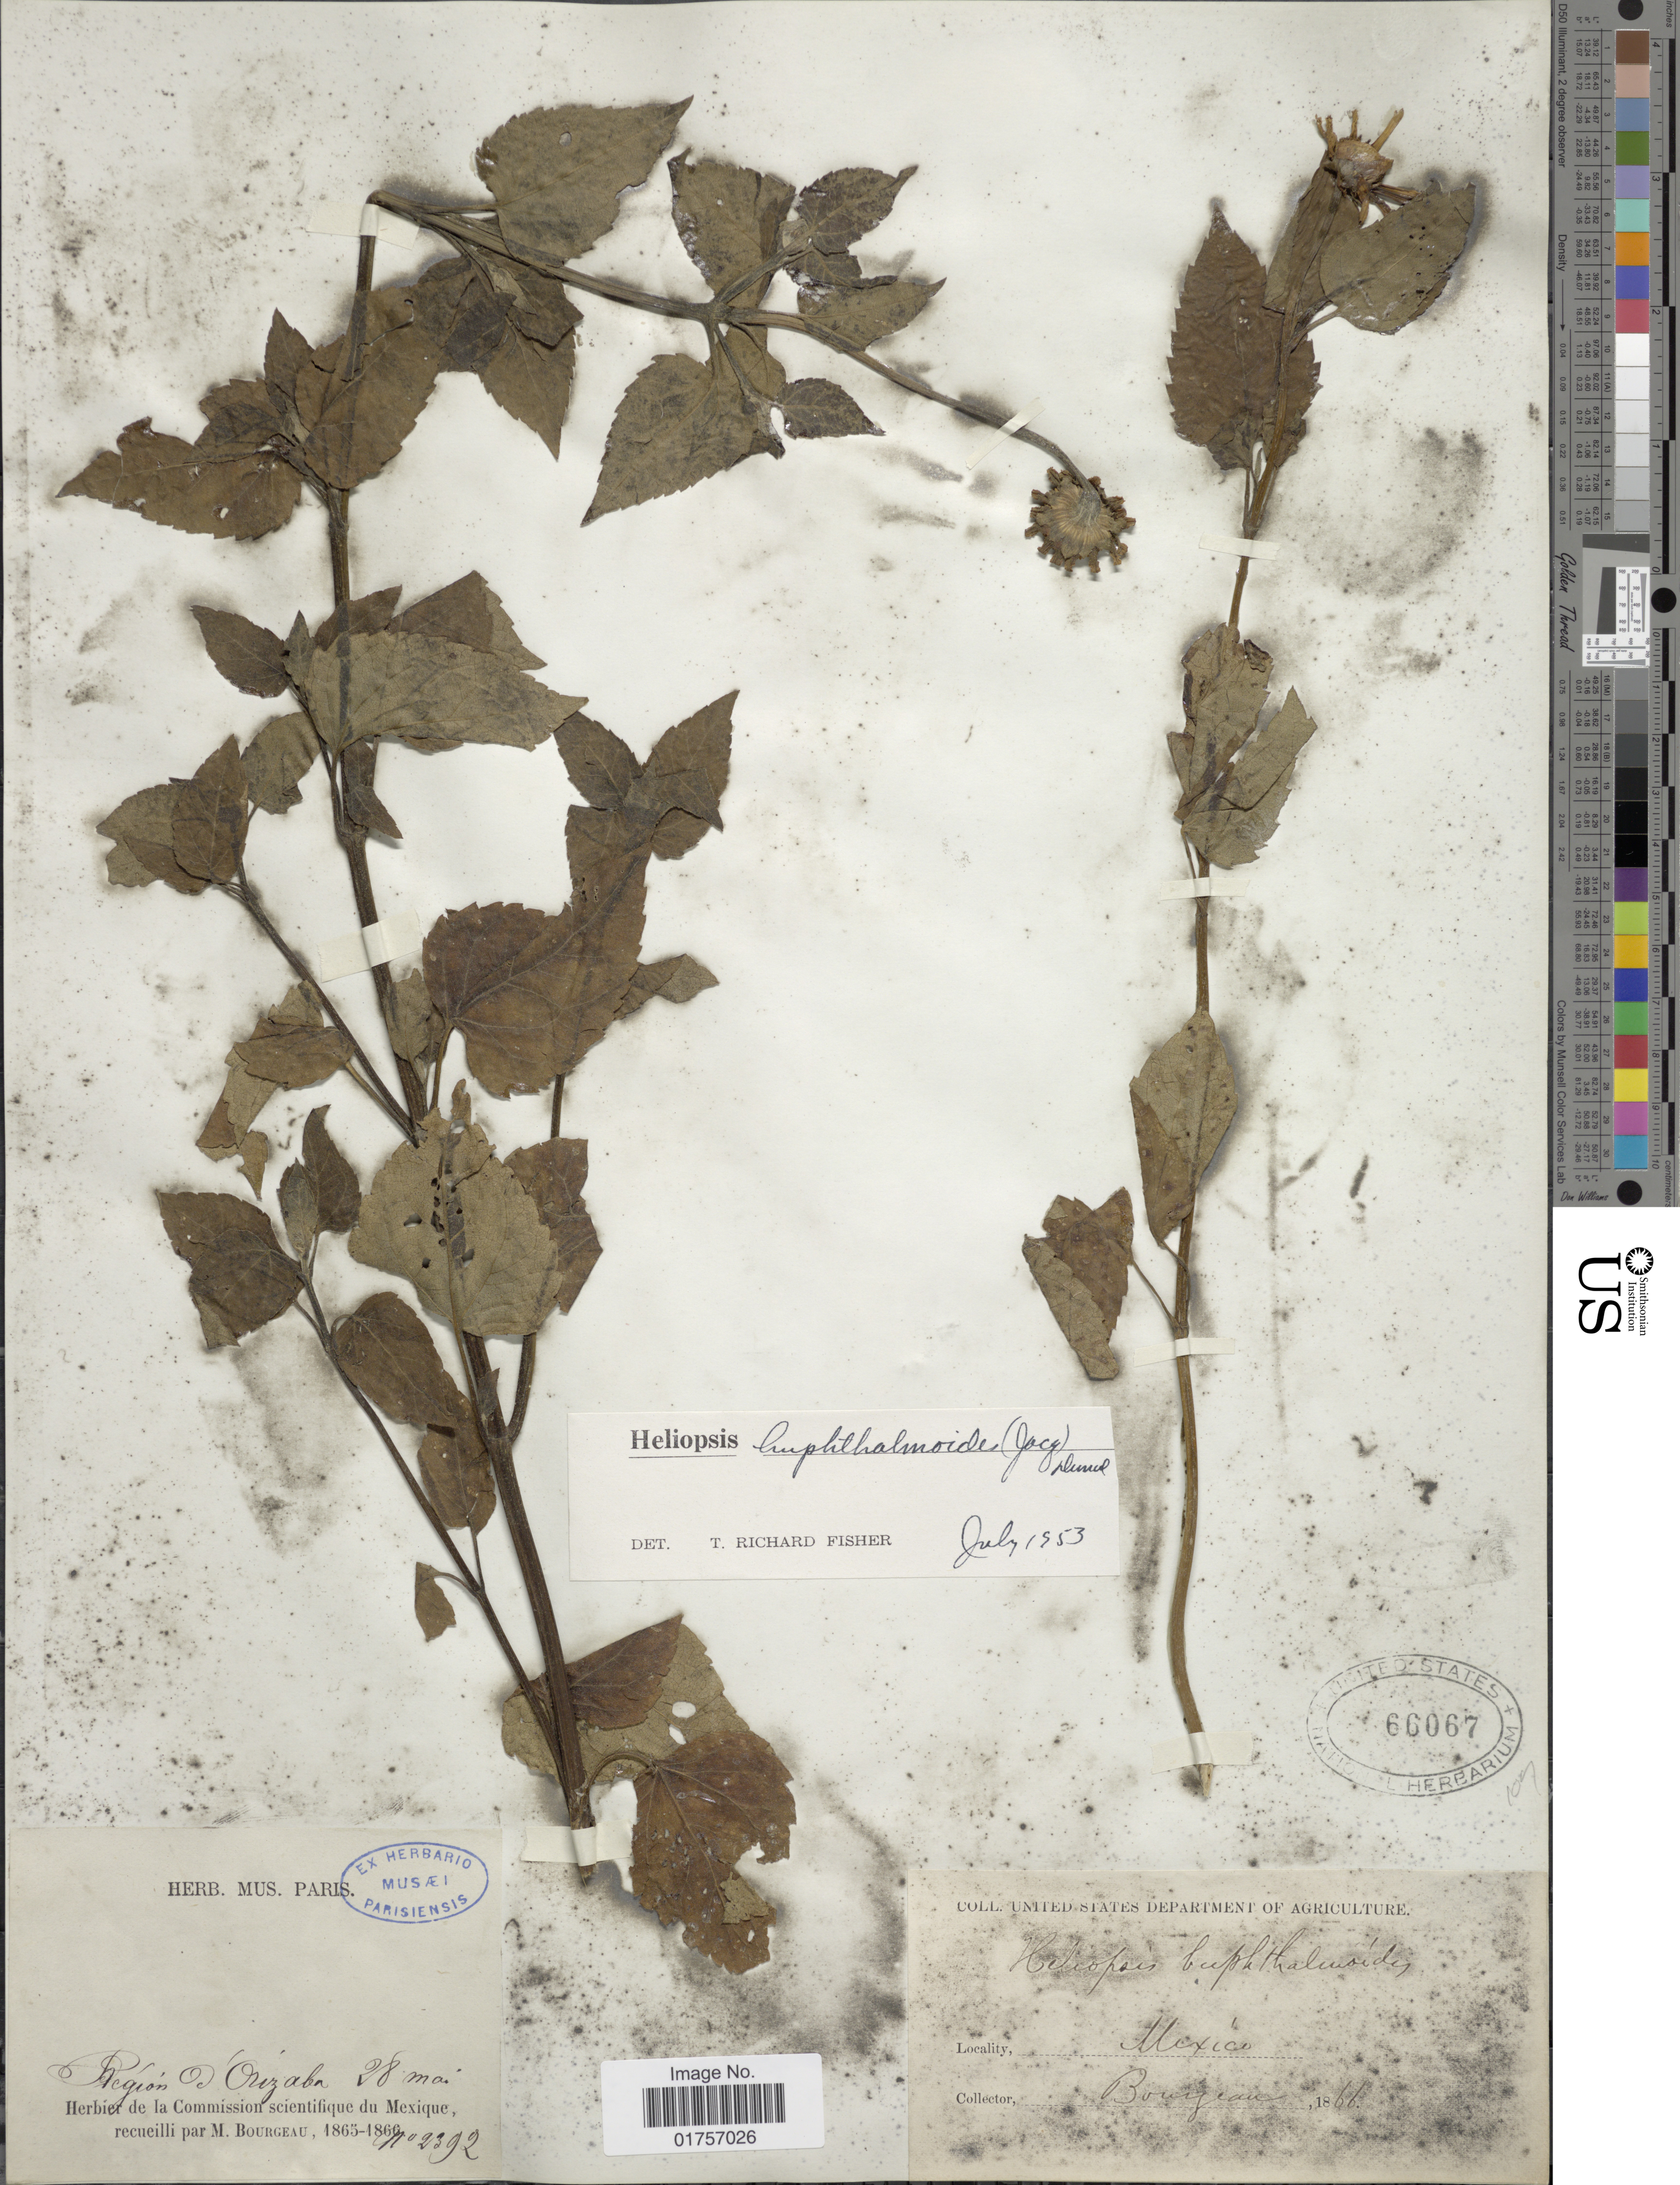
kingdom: Plantae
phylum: Tracheophyta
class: Magnoliopsida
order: Asterales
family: Asteraceae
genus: Heliopsis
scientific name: Heliopsis buphthalmoides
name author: (Jacq.) Dunal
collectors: -. Bourgeau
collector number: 2392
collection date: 1866-05-28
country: Mexico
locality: Région d'Orizaba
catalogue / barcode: US 66067